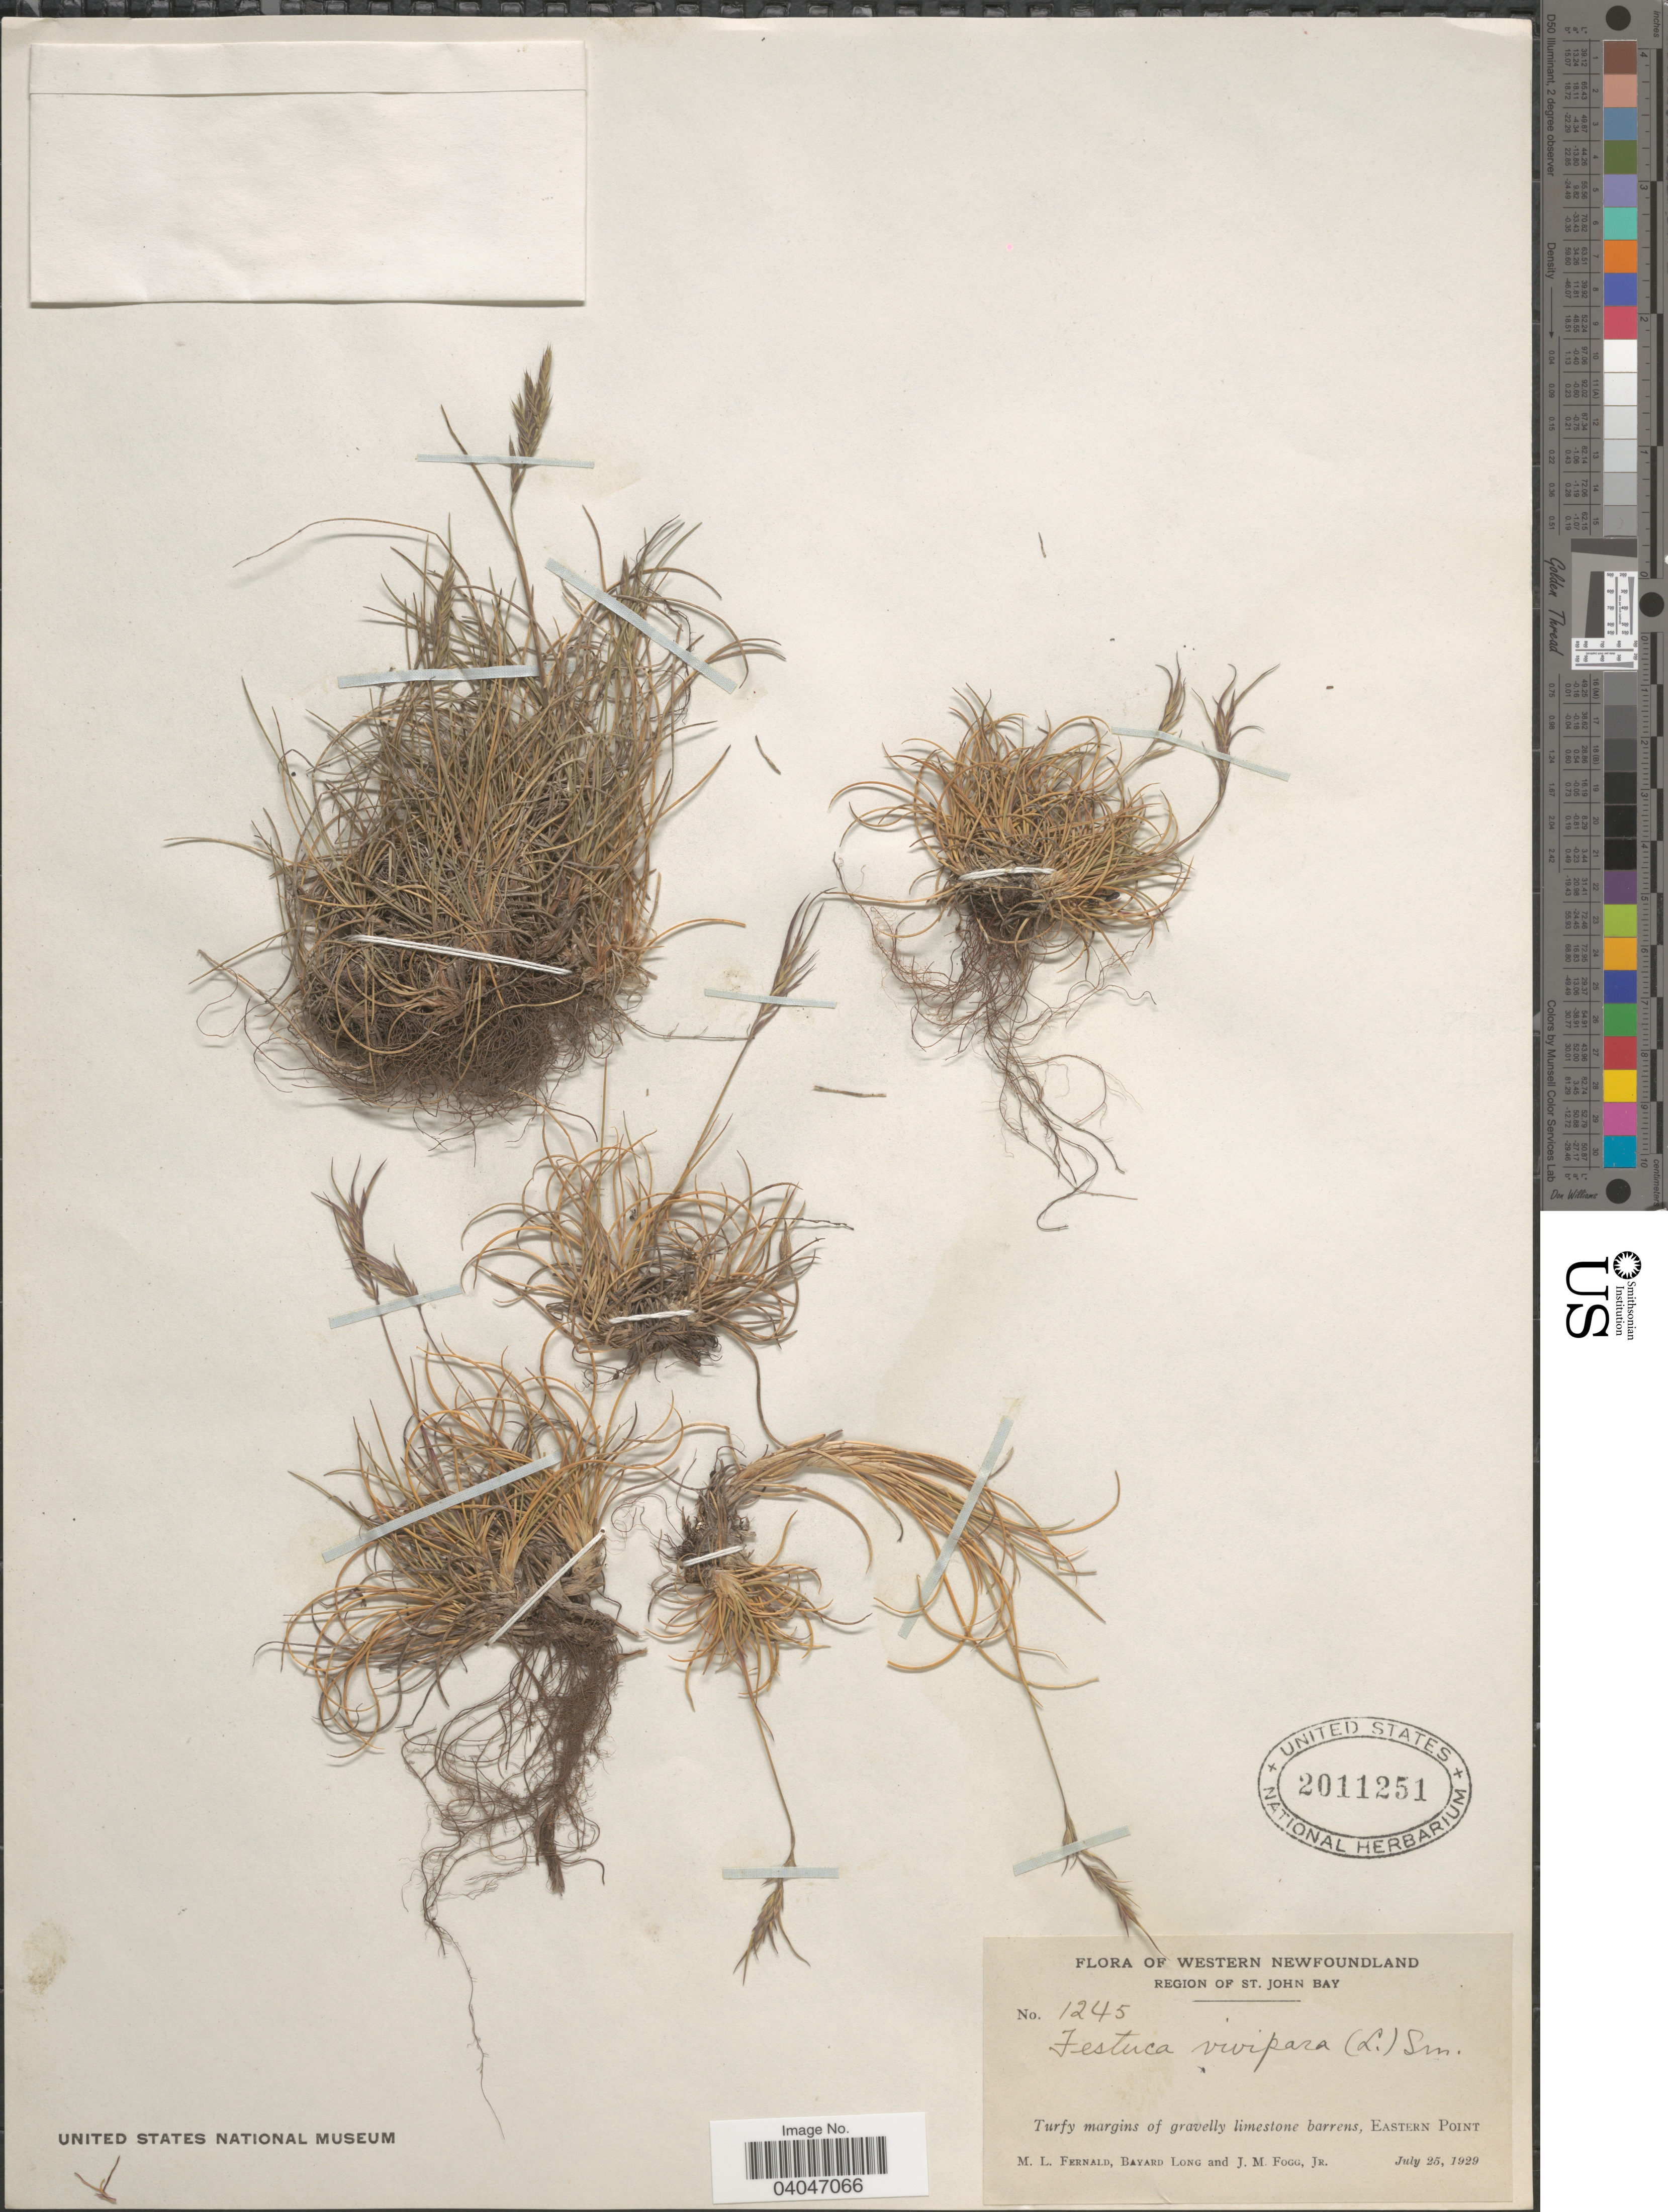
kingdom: Plantae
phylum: Tracheophyta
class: Liliopsida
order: Poales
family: Poaceae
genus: Festuca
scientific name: Festuca vivipara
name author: (L.) Sm.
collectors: M. L. Fernald, B. Long & J. Fogg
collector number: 1245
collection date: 1929-07-25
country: Canada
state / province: Newfoundland and Labrador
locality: Western Newfoundland. Region of St. John Bay. Eastern Point.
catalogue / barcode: US 2011251